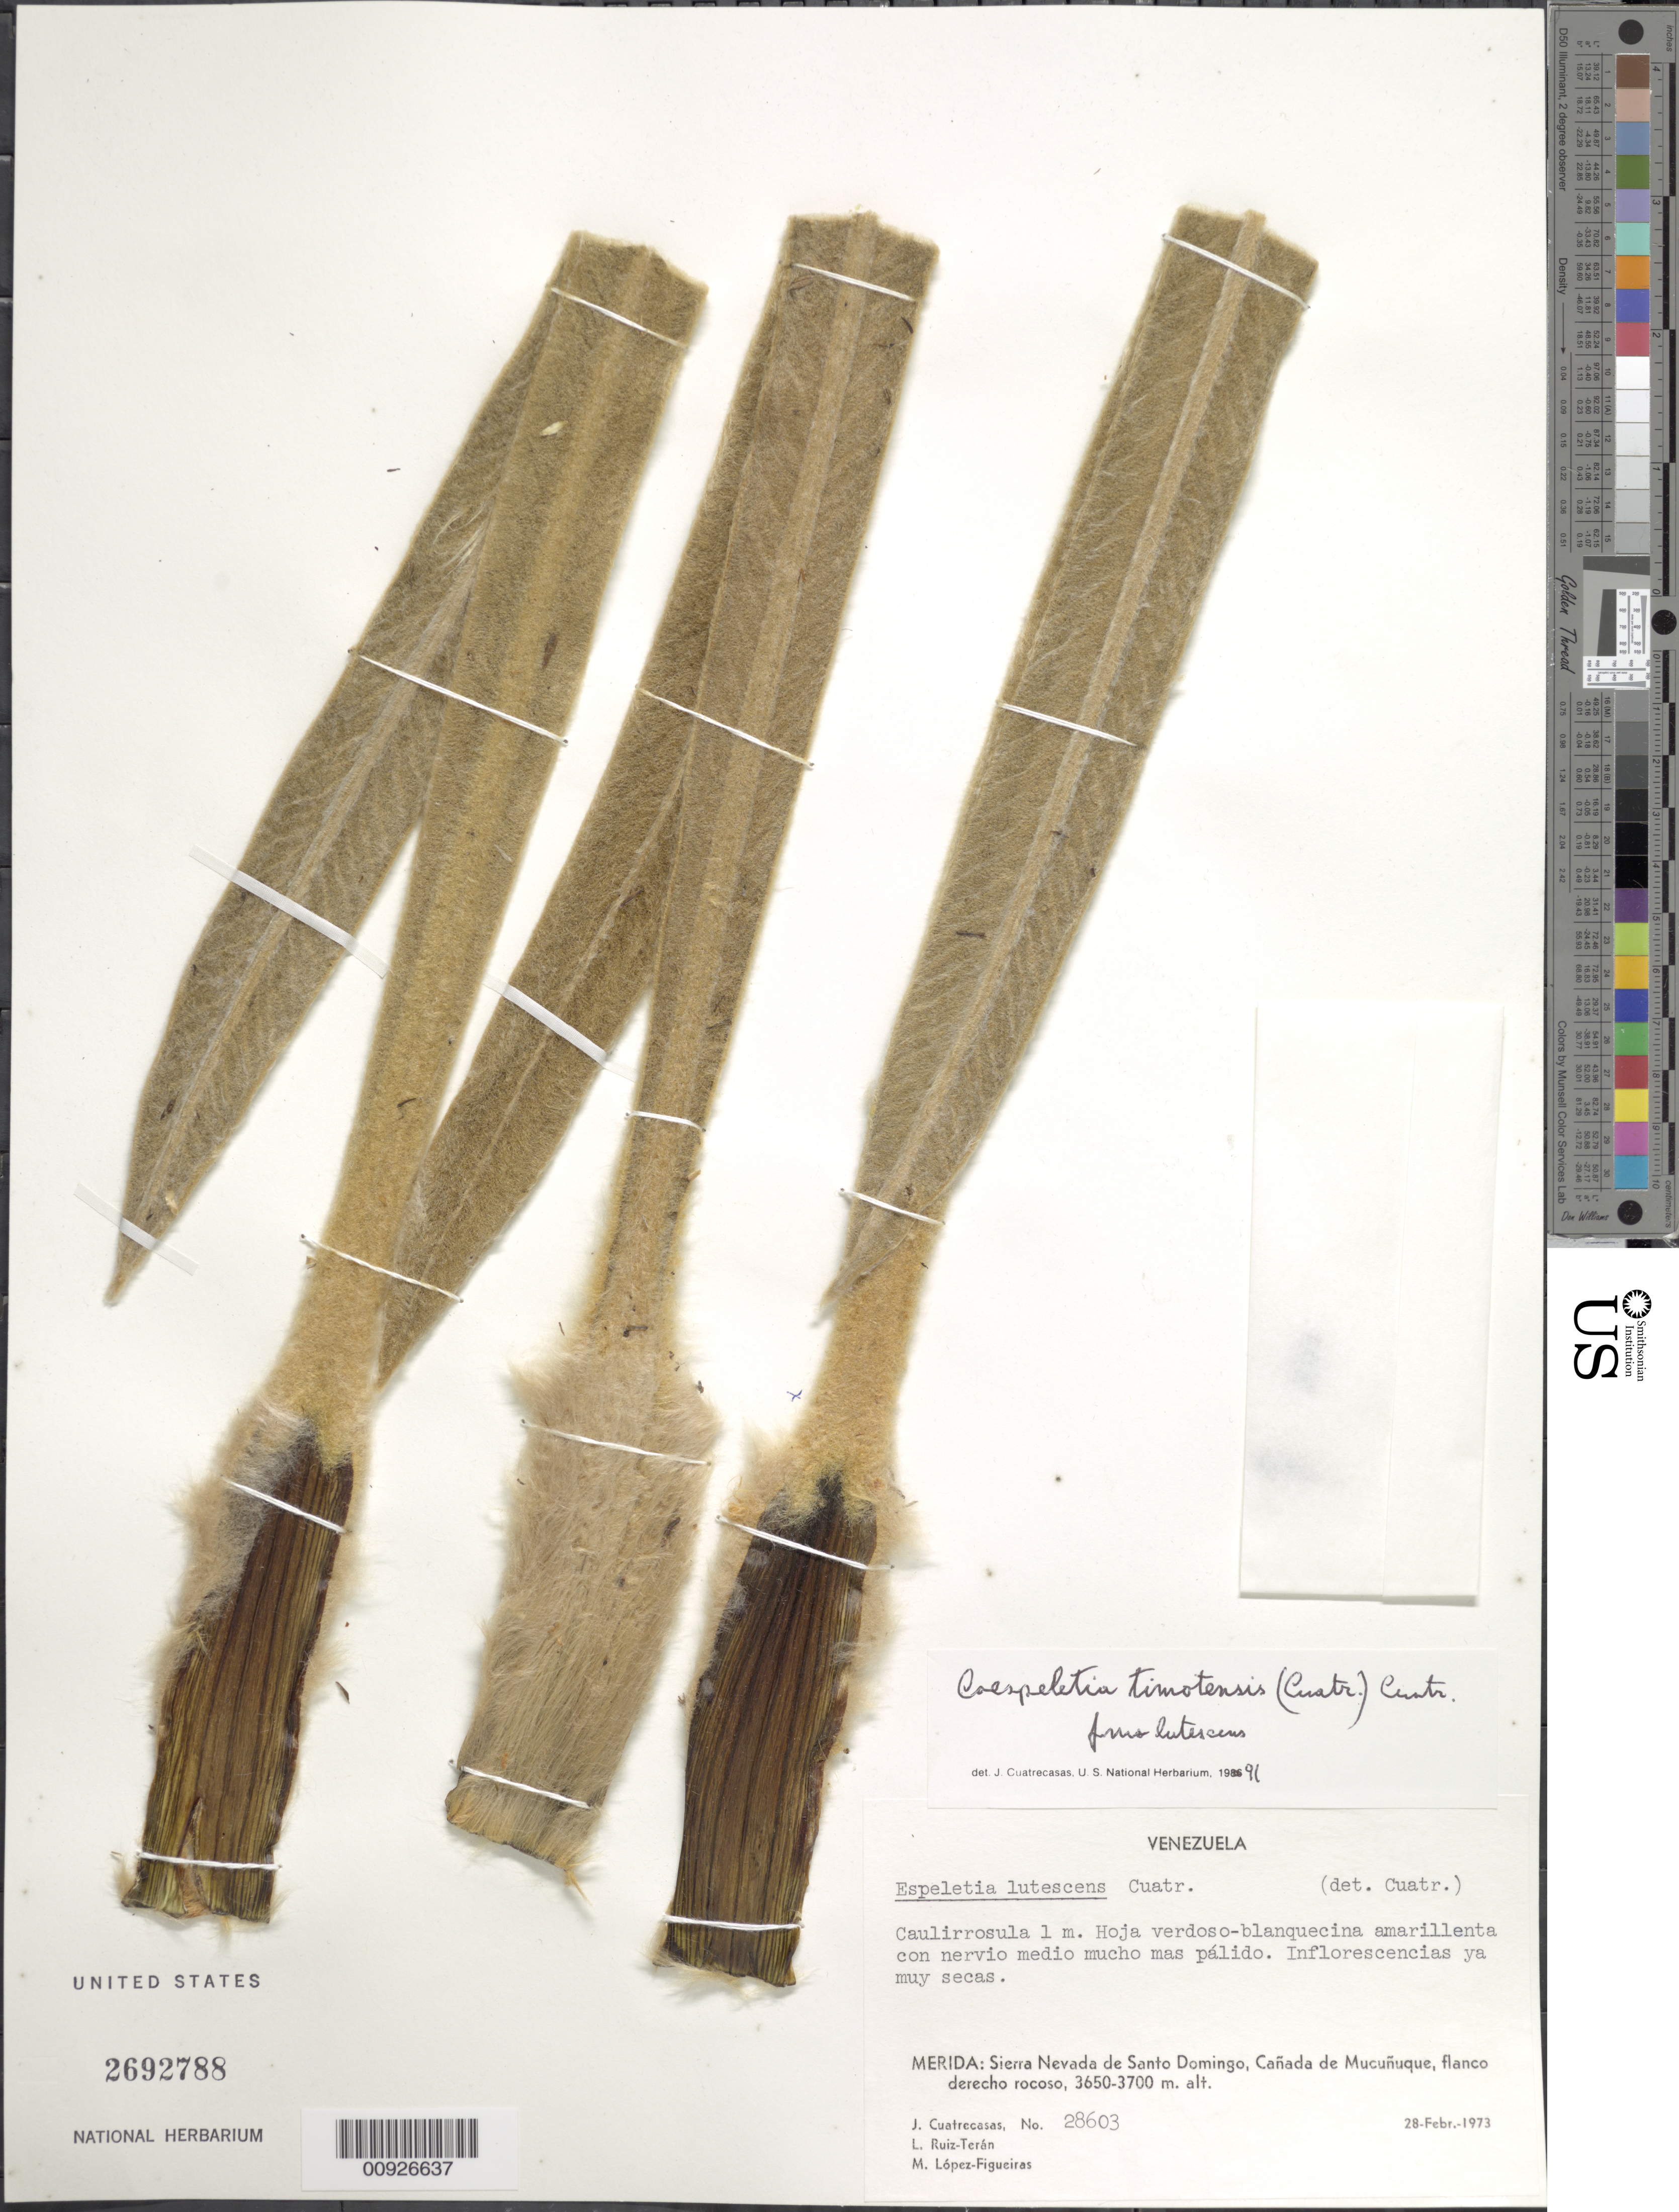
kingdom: Plantae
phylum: Tracheophyta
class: Magnoliopsida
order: Asterales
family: Asteraceae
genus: Coespeletia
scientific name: Coespeletia timotensis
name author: (Cuatrec.) Cuatrec.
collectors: J. Cuatrecasas, L. E. Ruíz-Terán & M. López Figueiras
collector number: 28603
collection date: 1973-02-28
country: Venezuela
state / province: Mérida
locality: Sierra Nevada de Santo Domingo, Cañada de Mucuñuque, flanco derecho rocoso.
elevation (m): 3650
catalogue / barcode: US 2692788